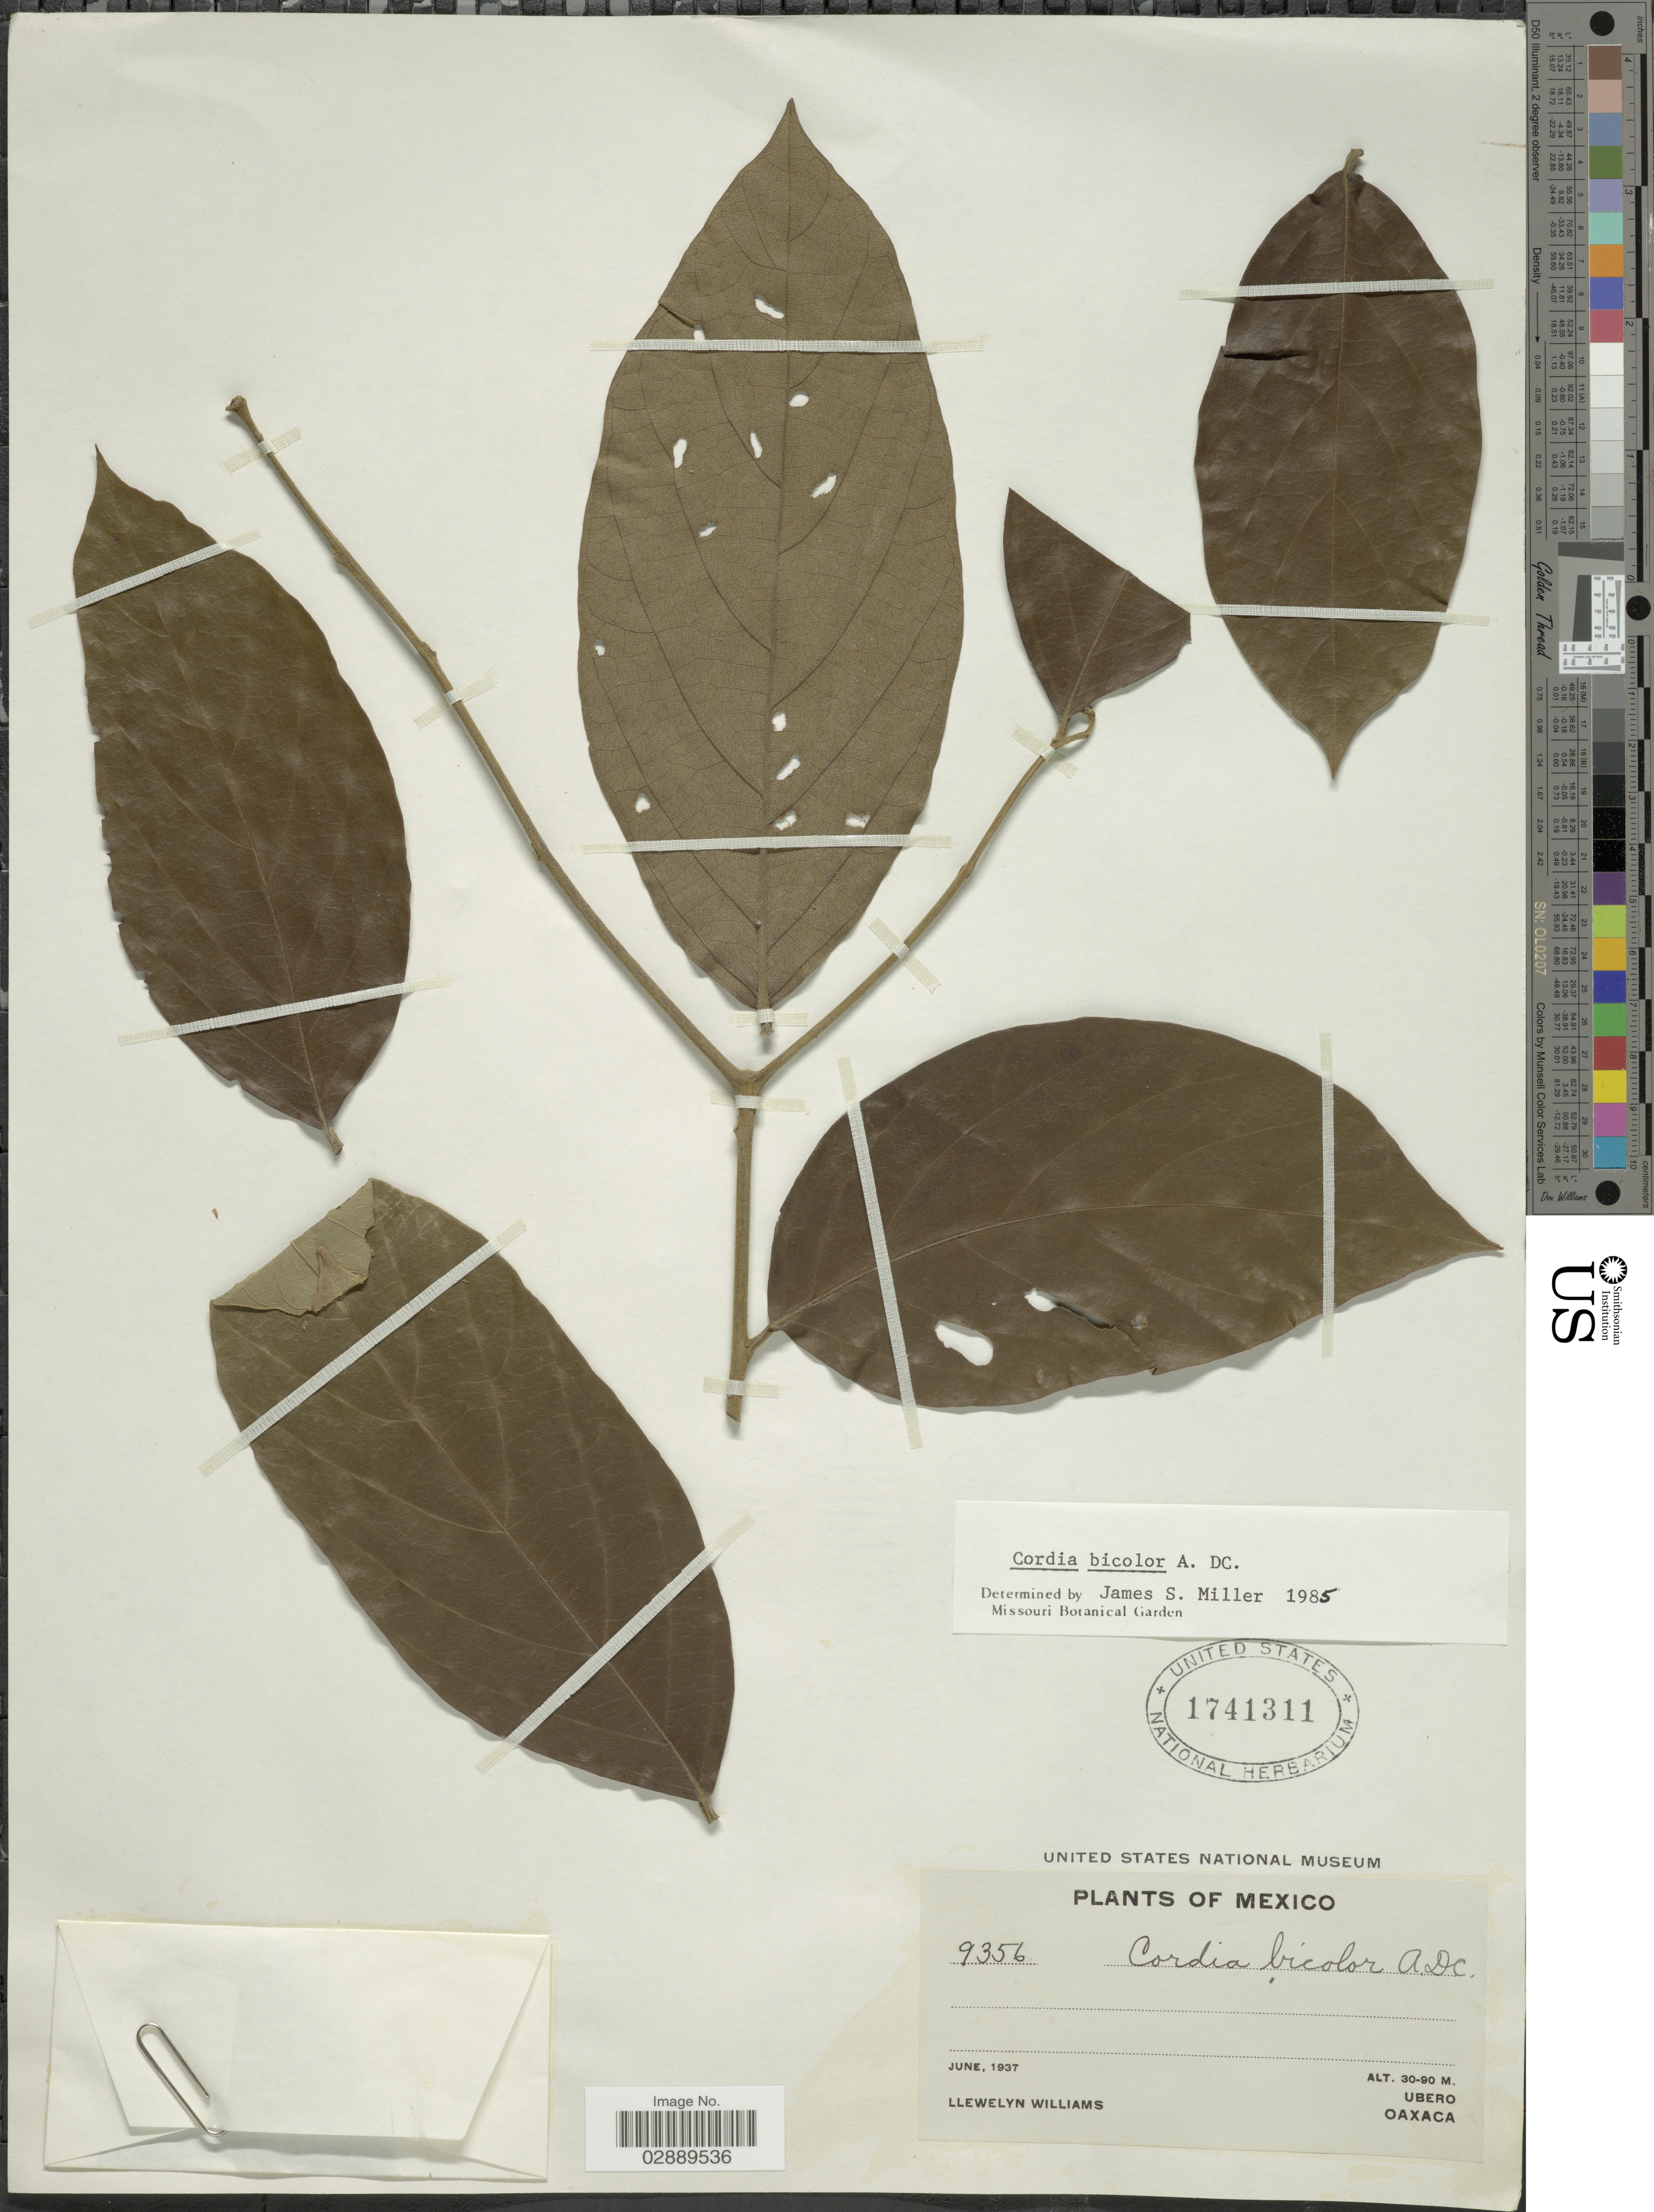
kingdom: Plantae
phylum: Tracheophyta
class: Magnoliopsida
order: Boraginales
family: Cordiaceae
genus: Cordia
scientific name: Cordia bicolor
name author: A. DC.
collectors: Ll. Williams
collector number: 9356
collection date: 1937-06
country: Mexico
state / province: Oaxaca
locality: Ubero.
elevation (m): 30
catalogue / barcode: US 1741311